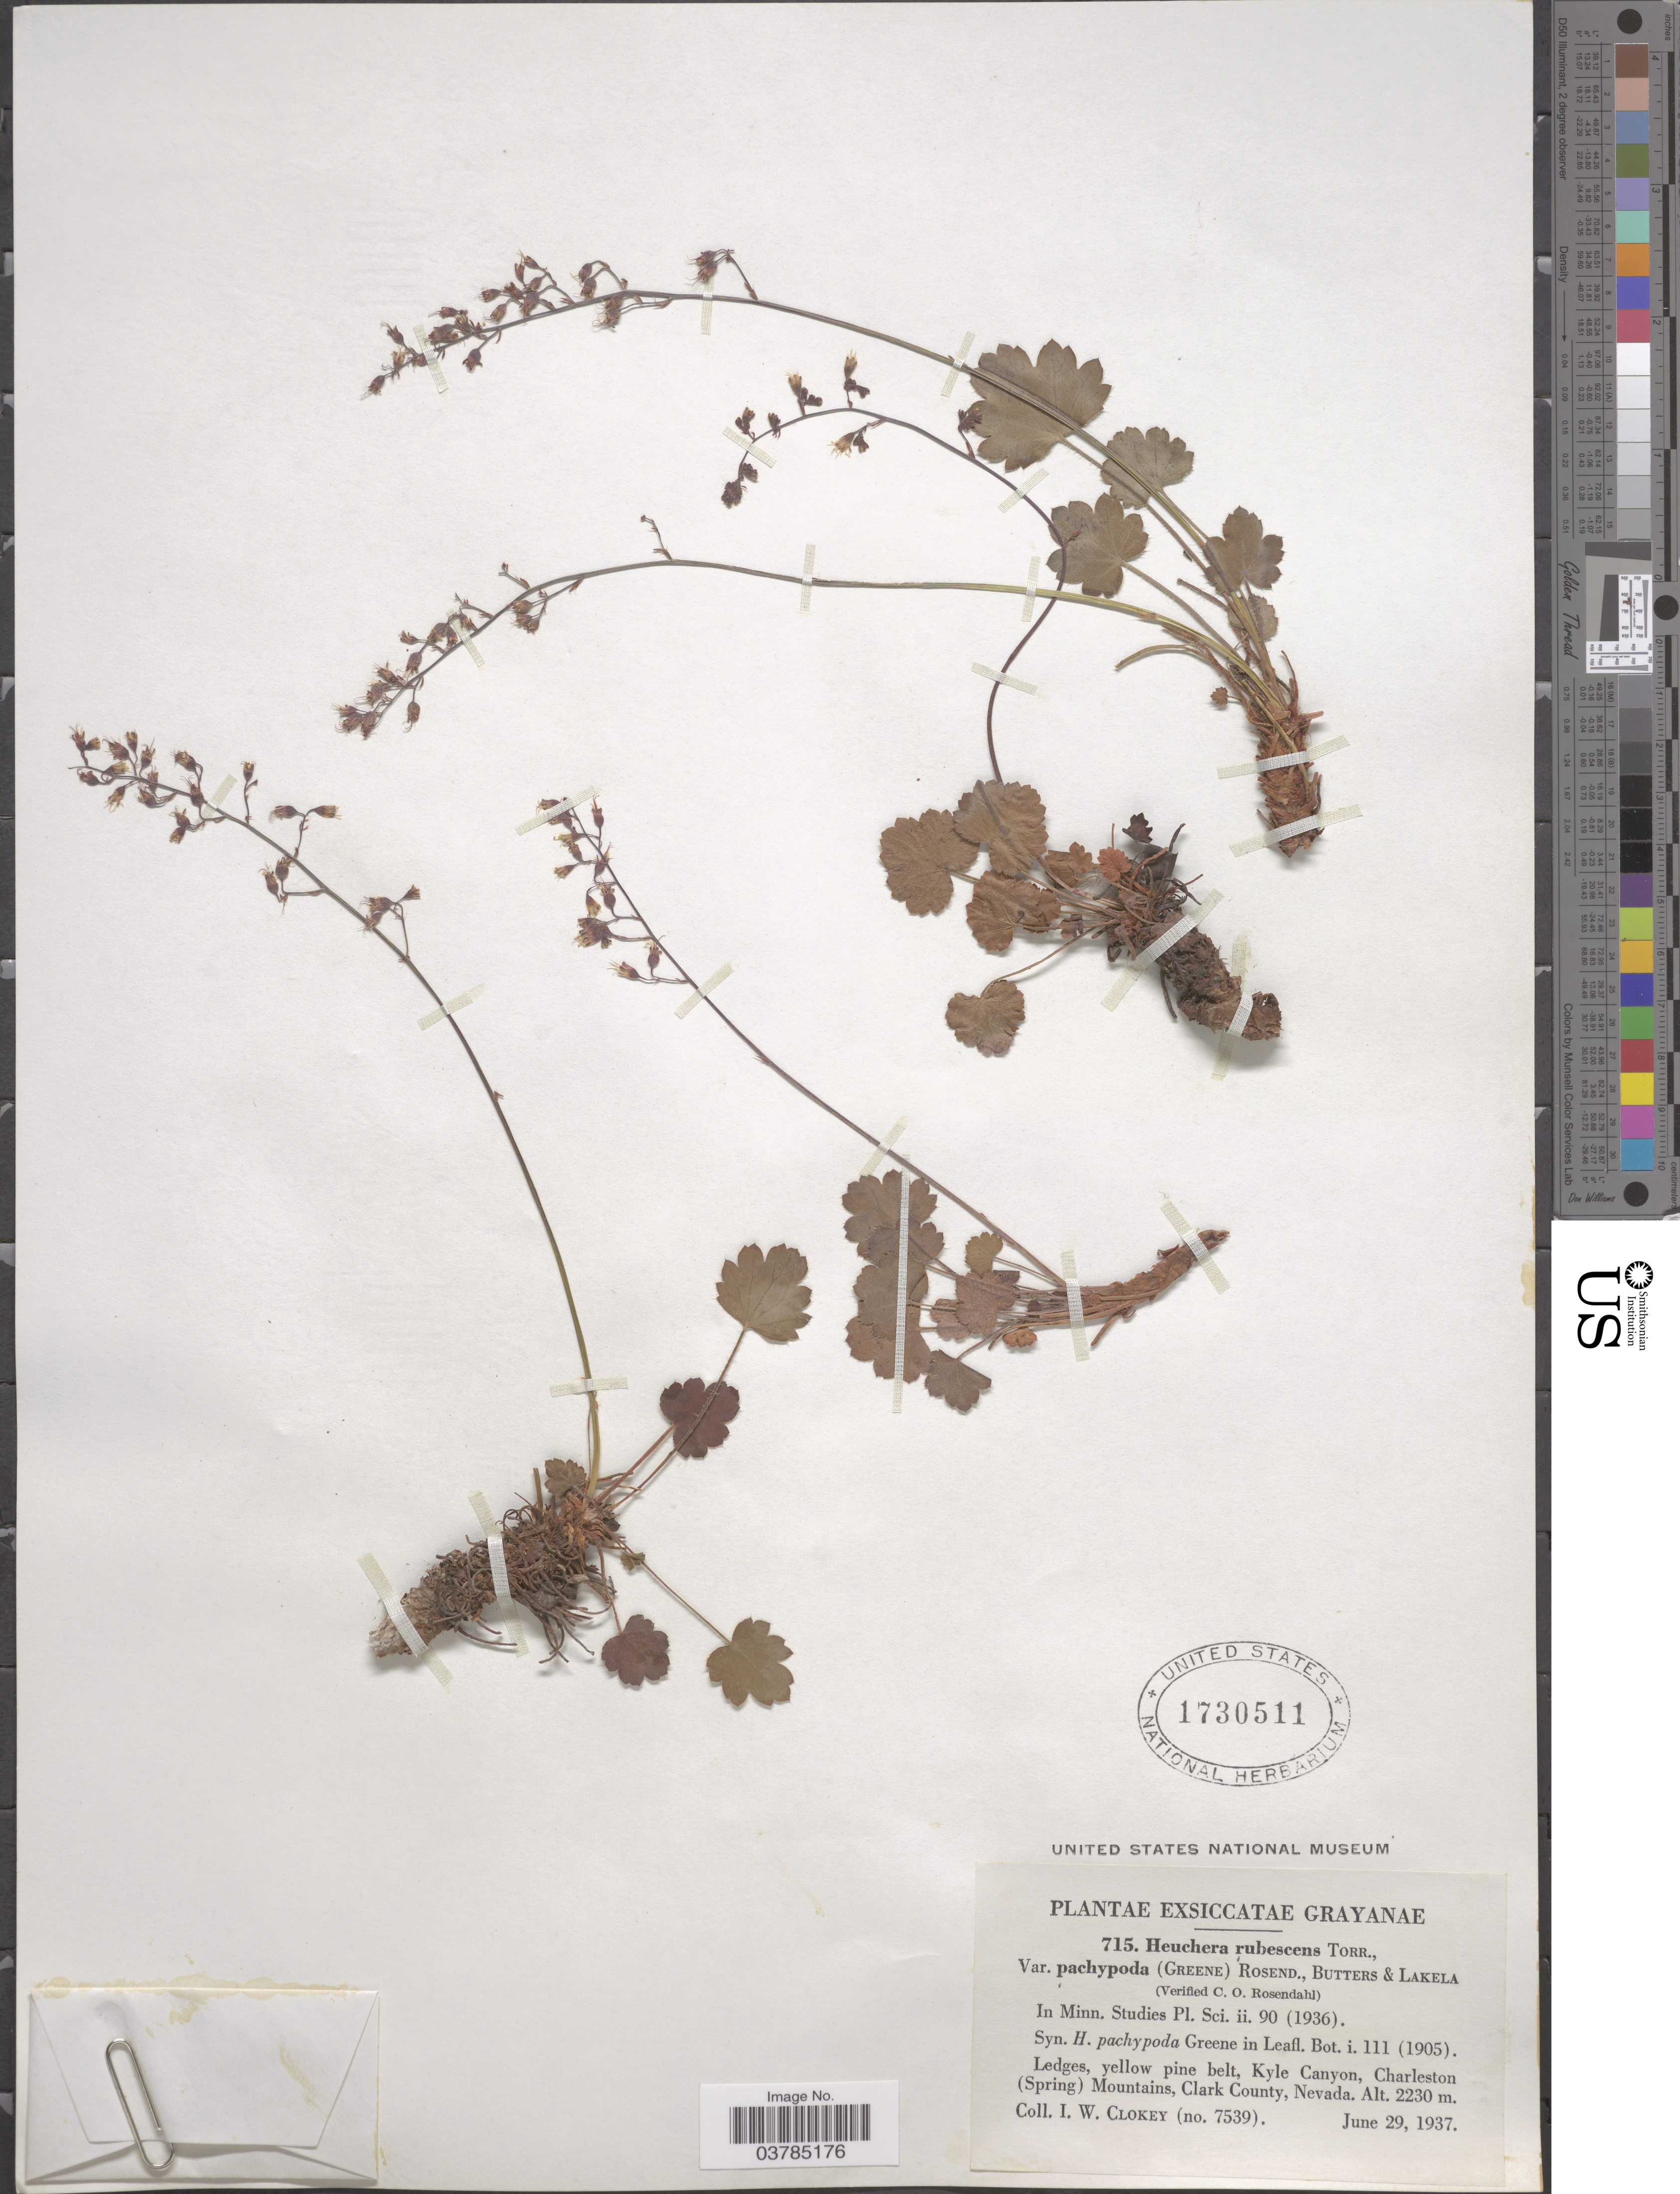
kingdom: Plantae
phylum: Tracheophyta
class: Magnoliopsida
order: Saxifragales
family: Saxifragaceae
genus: Heuchera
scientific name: Heuchera rubescens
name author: Torr.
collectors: I. W. Clokey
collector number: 715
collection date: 1937-06-29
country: United States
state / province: Nevada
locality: Ledges, yellow pine belt, Kyle Canyon, Charleston (Spring) Mountains, Clark County.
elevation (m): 2230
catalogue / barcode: US 1730511